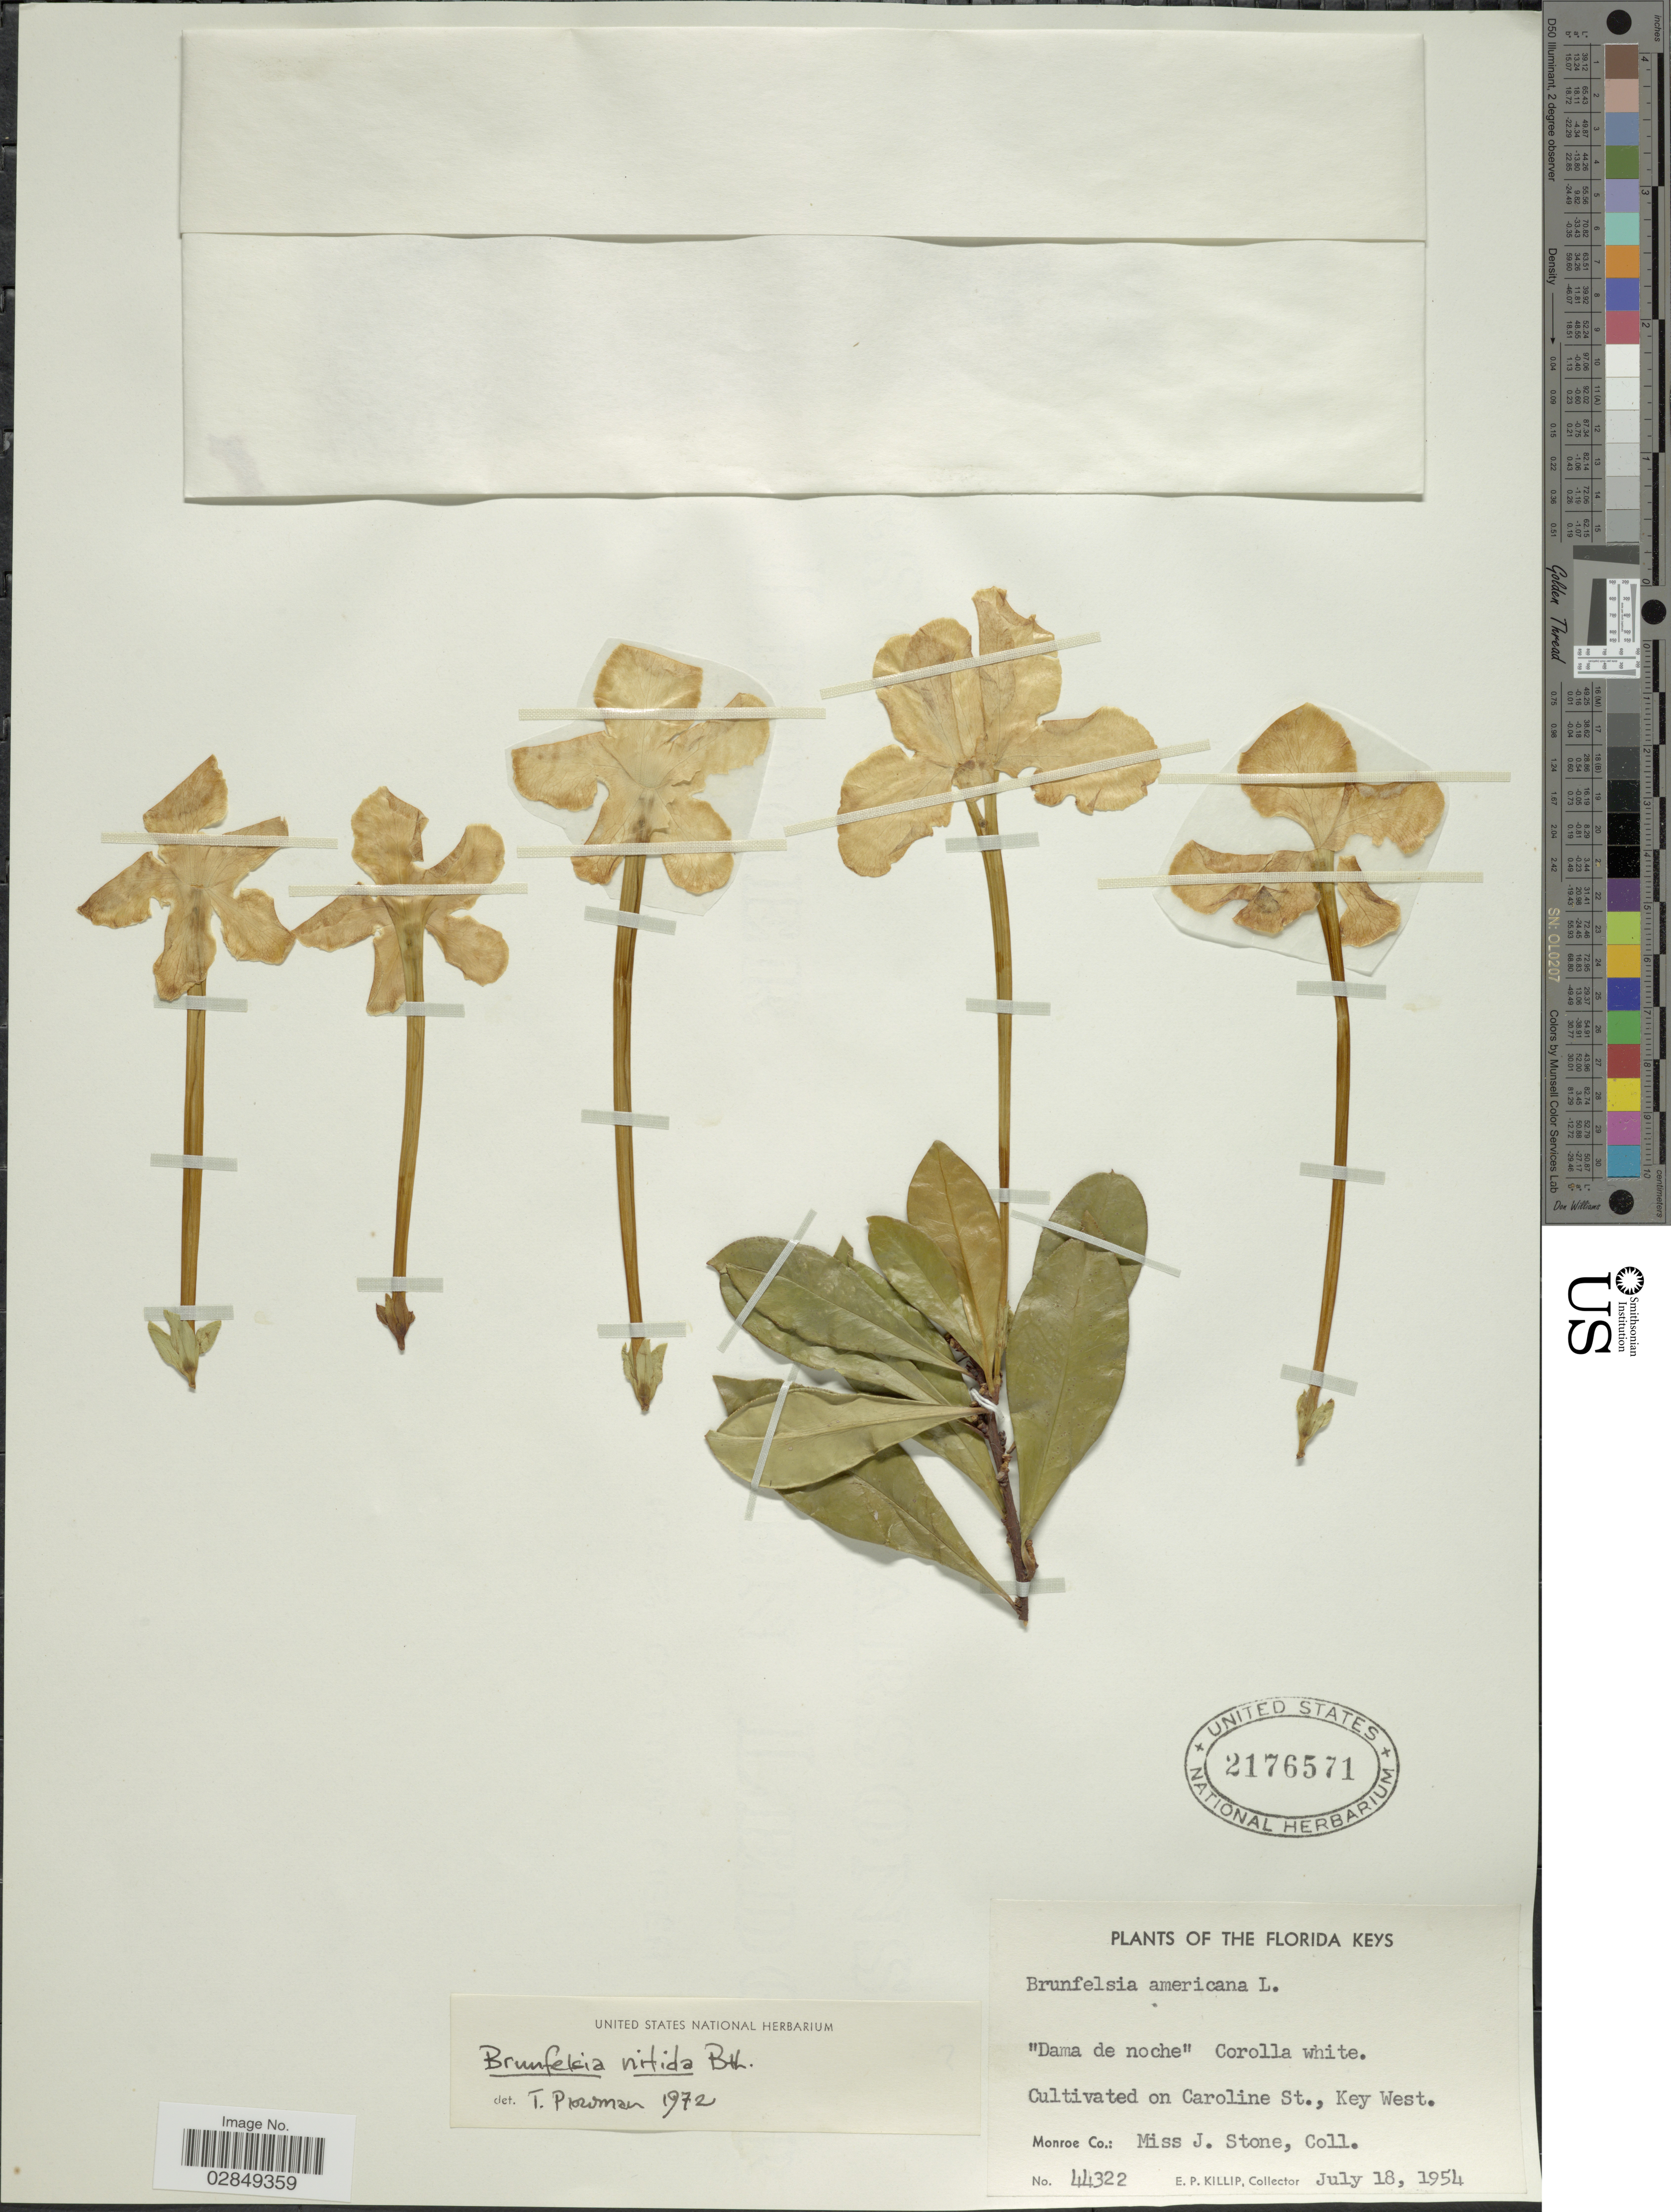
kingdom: Plantae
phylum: Tracheophyta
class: Magnoliopsida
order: Solanales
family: Solanaceae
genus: Brunfelsia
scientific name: Brunfelsia nitida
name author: Benth.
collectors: J. Stone & E. P. Killip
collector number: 44322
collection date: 1954-07-18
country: United States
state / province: Florida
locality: Florida Keys. Cultivated on Caroline St., Key West.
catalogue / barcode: US 2176571